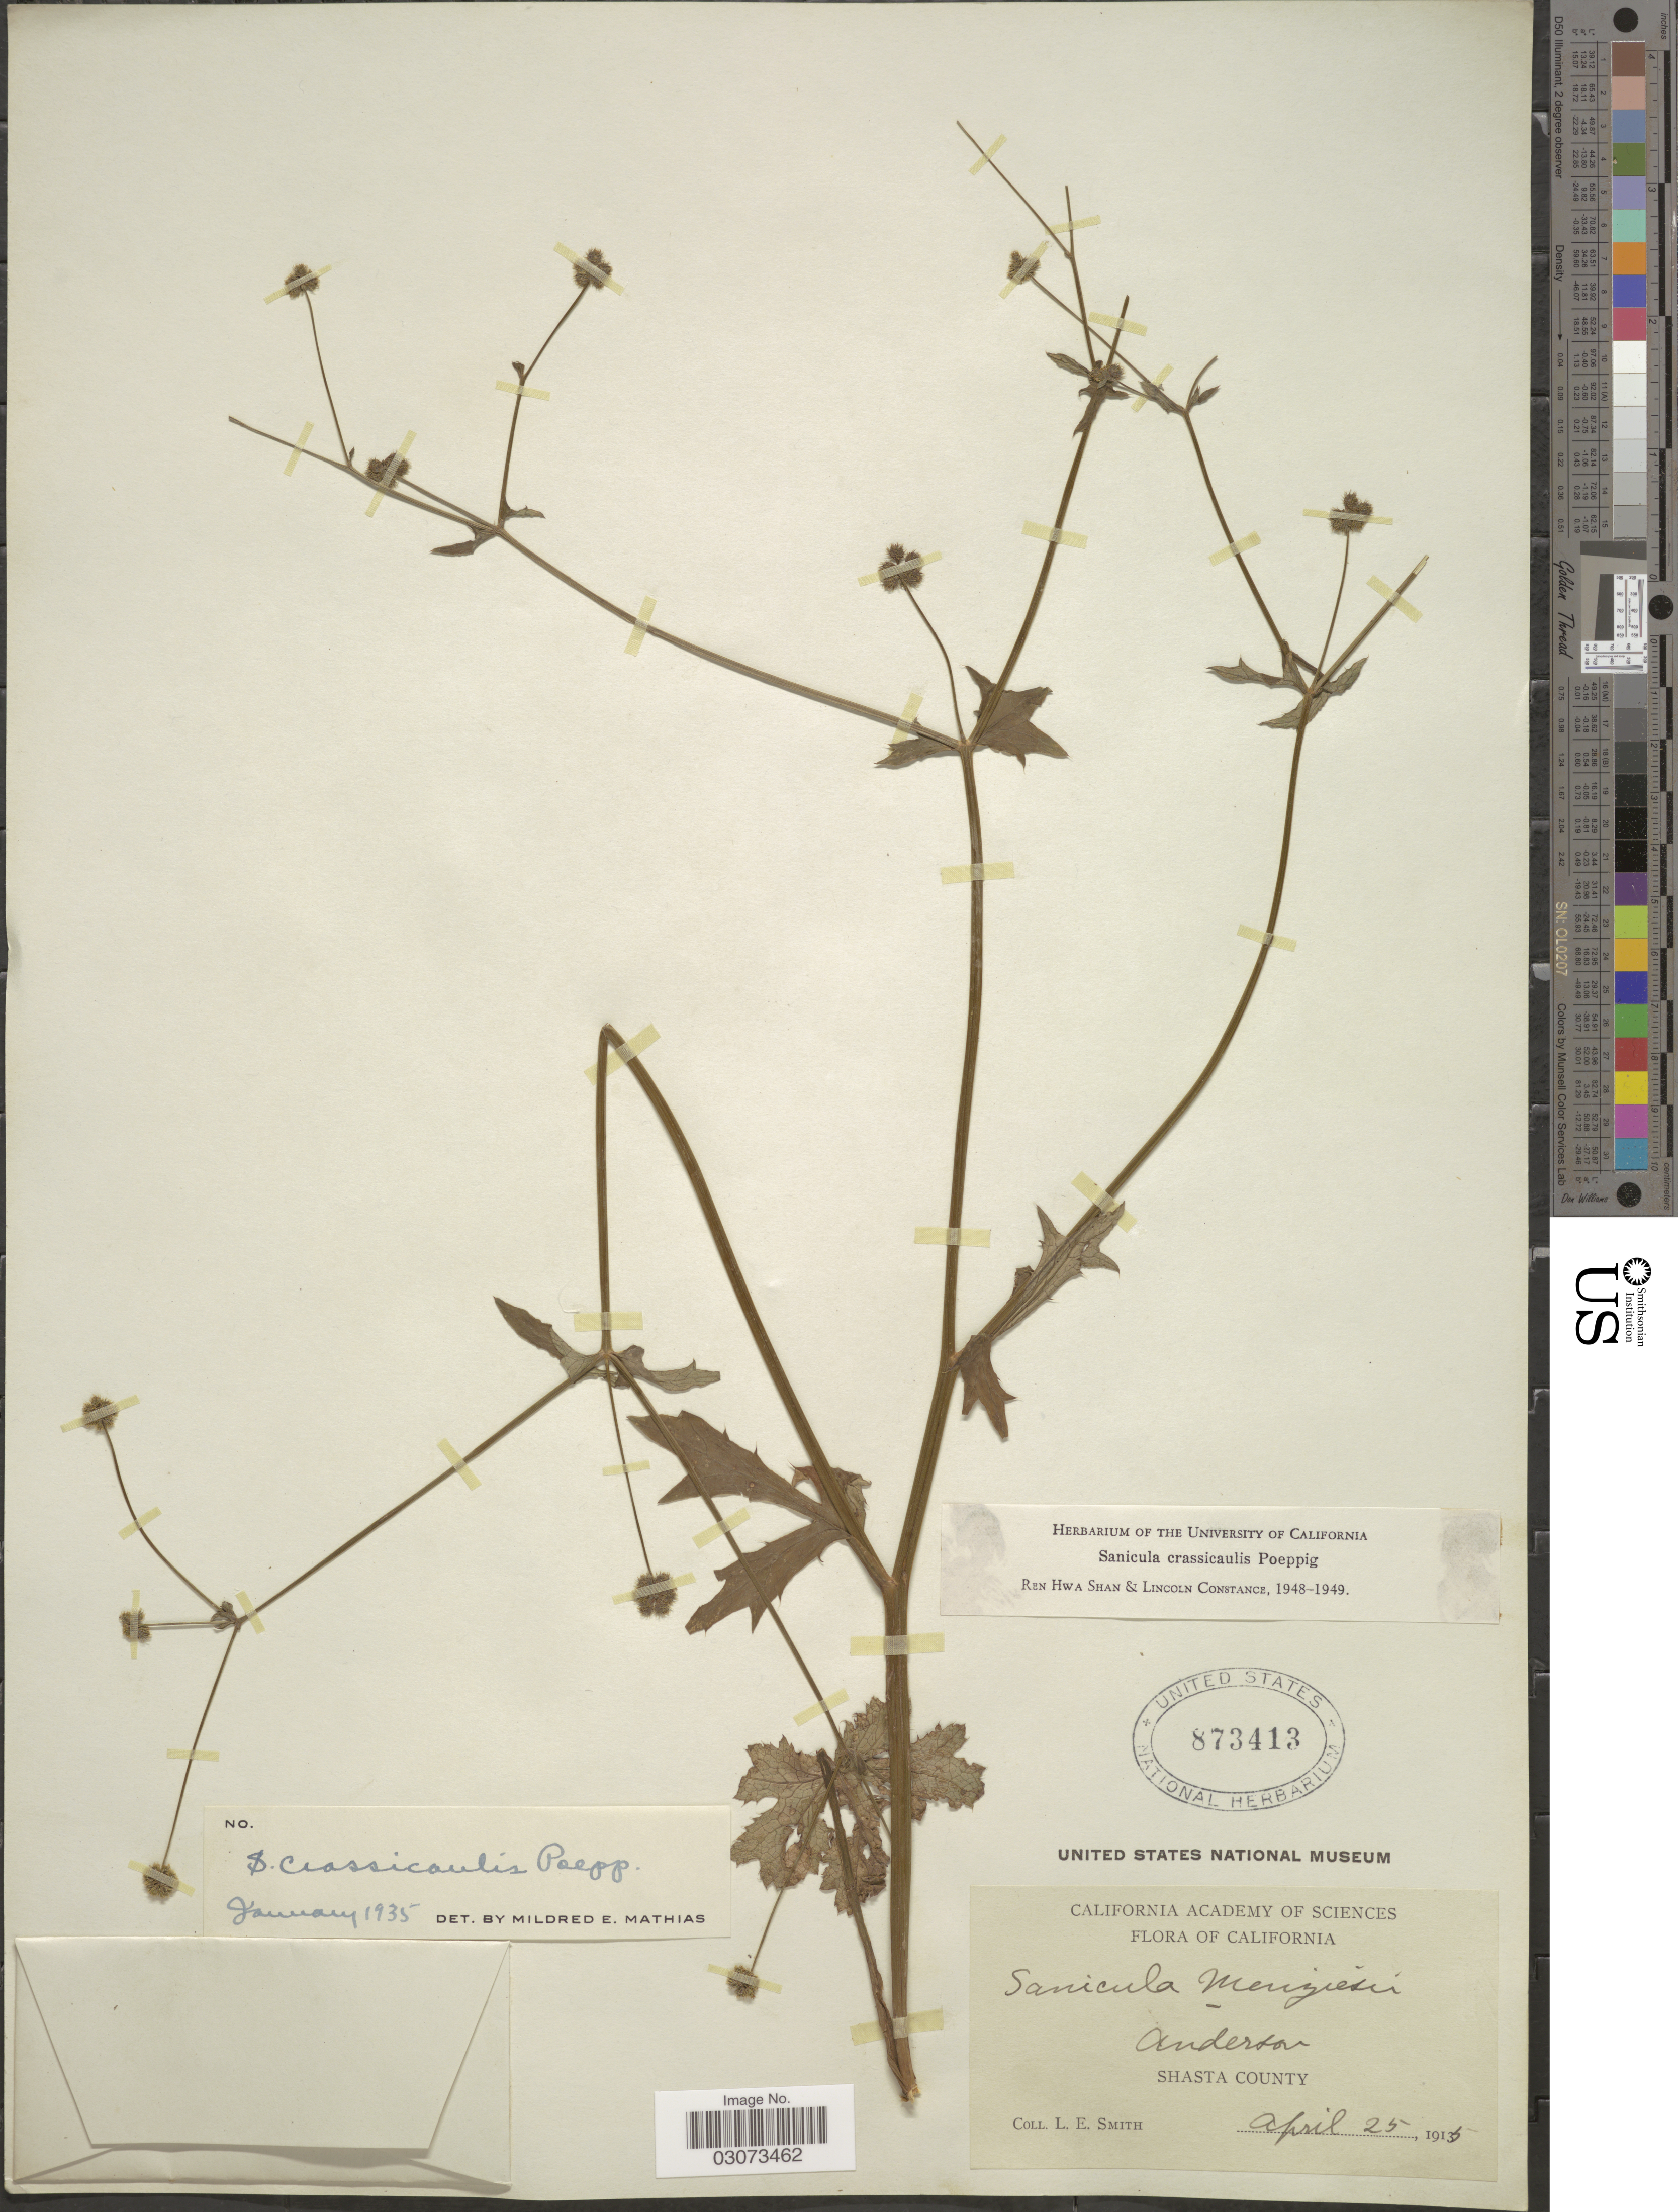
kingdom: Plantae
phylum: Tracheophyta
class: Magnoliopsida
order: Apiales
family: Apiaceae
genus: Sanicula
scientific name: Sanicula crassicaulis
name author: Poepp. ex DC.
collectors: L. E. Smith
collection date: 1915-04-25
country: United States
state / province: California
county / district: Shasta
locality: Anderson. Shasta County.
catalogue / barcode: US 873413